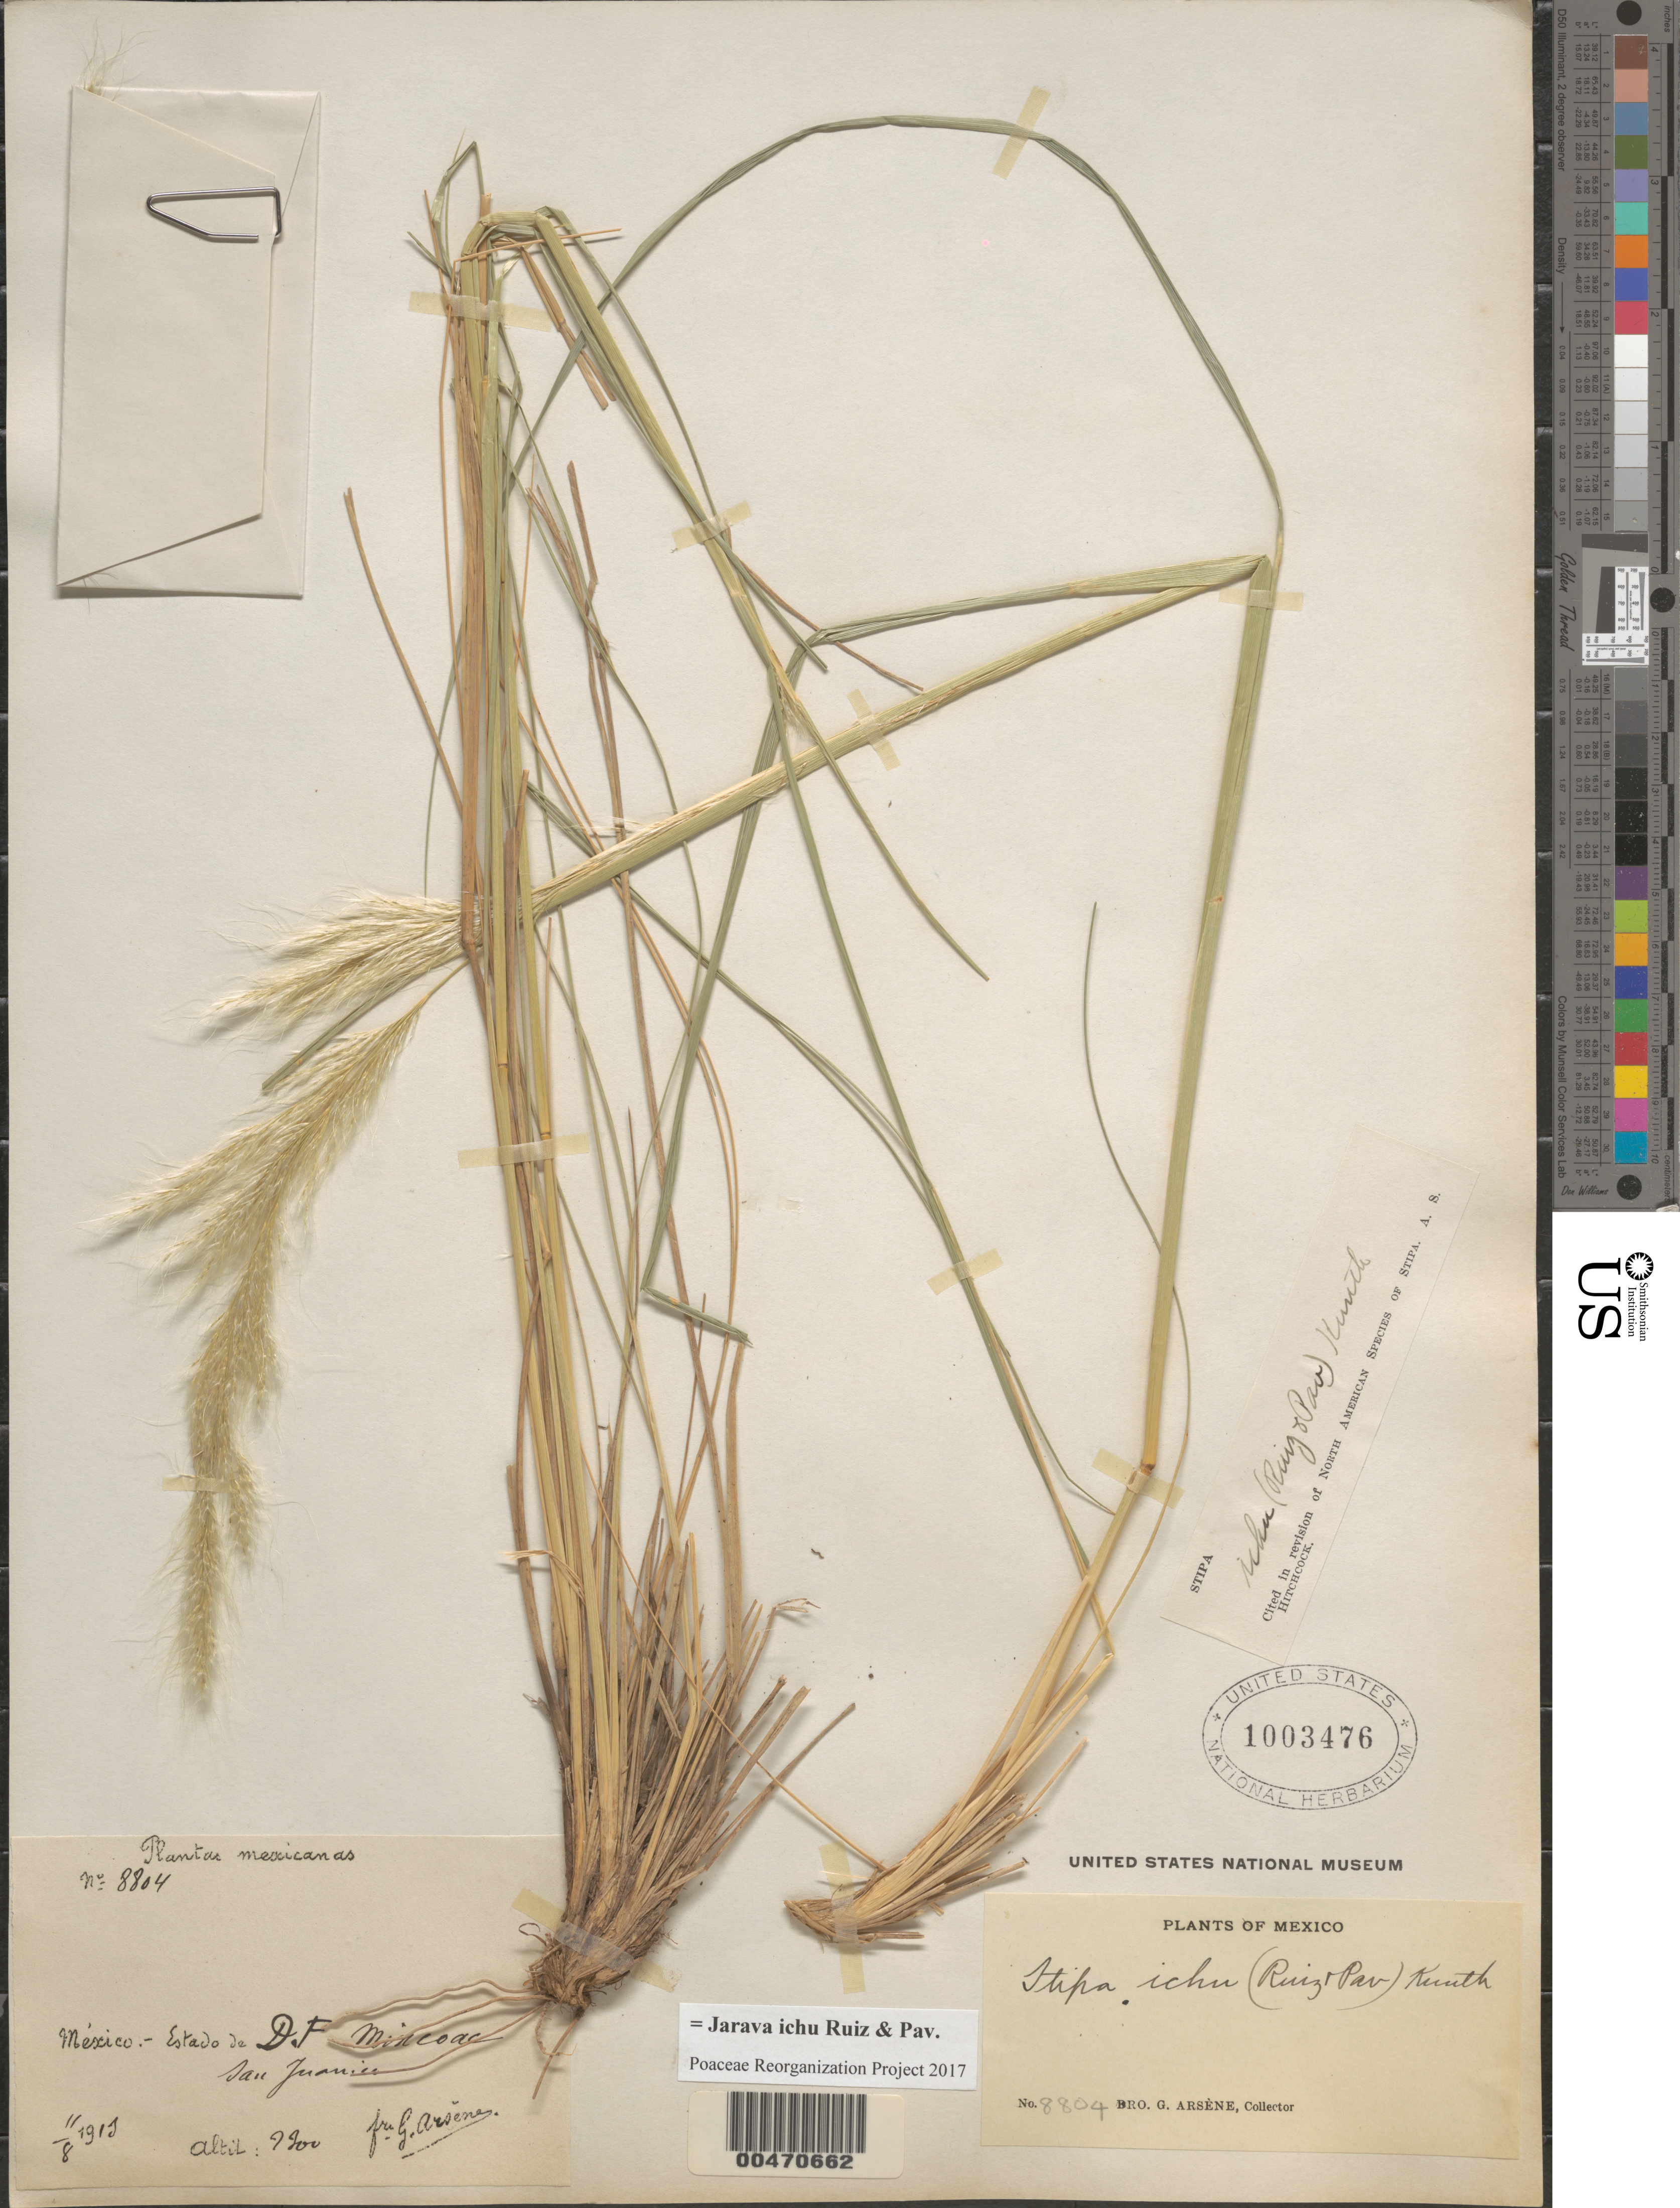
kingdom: Plantae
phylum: Tracheophyta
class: Liliopsida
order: Poales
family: Poaceae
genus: Jarava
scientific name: Jarava ichu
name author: Ruiz & Pav.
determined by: Poaceae Reorganization Project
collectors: Bro. G. Arsène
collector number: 8804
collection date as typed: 11 Aug 1913 or 8 Nov 1913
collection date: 1913-08-11 or 1913-11-08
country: Mexico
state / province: Distrito Federal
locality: Mixcoac, San Juanico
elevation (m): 2200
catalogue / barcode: US 1003476